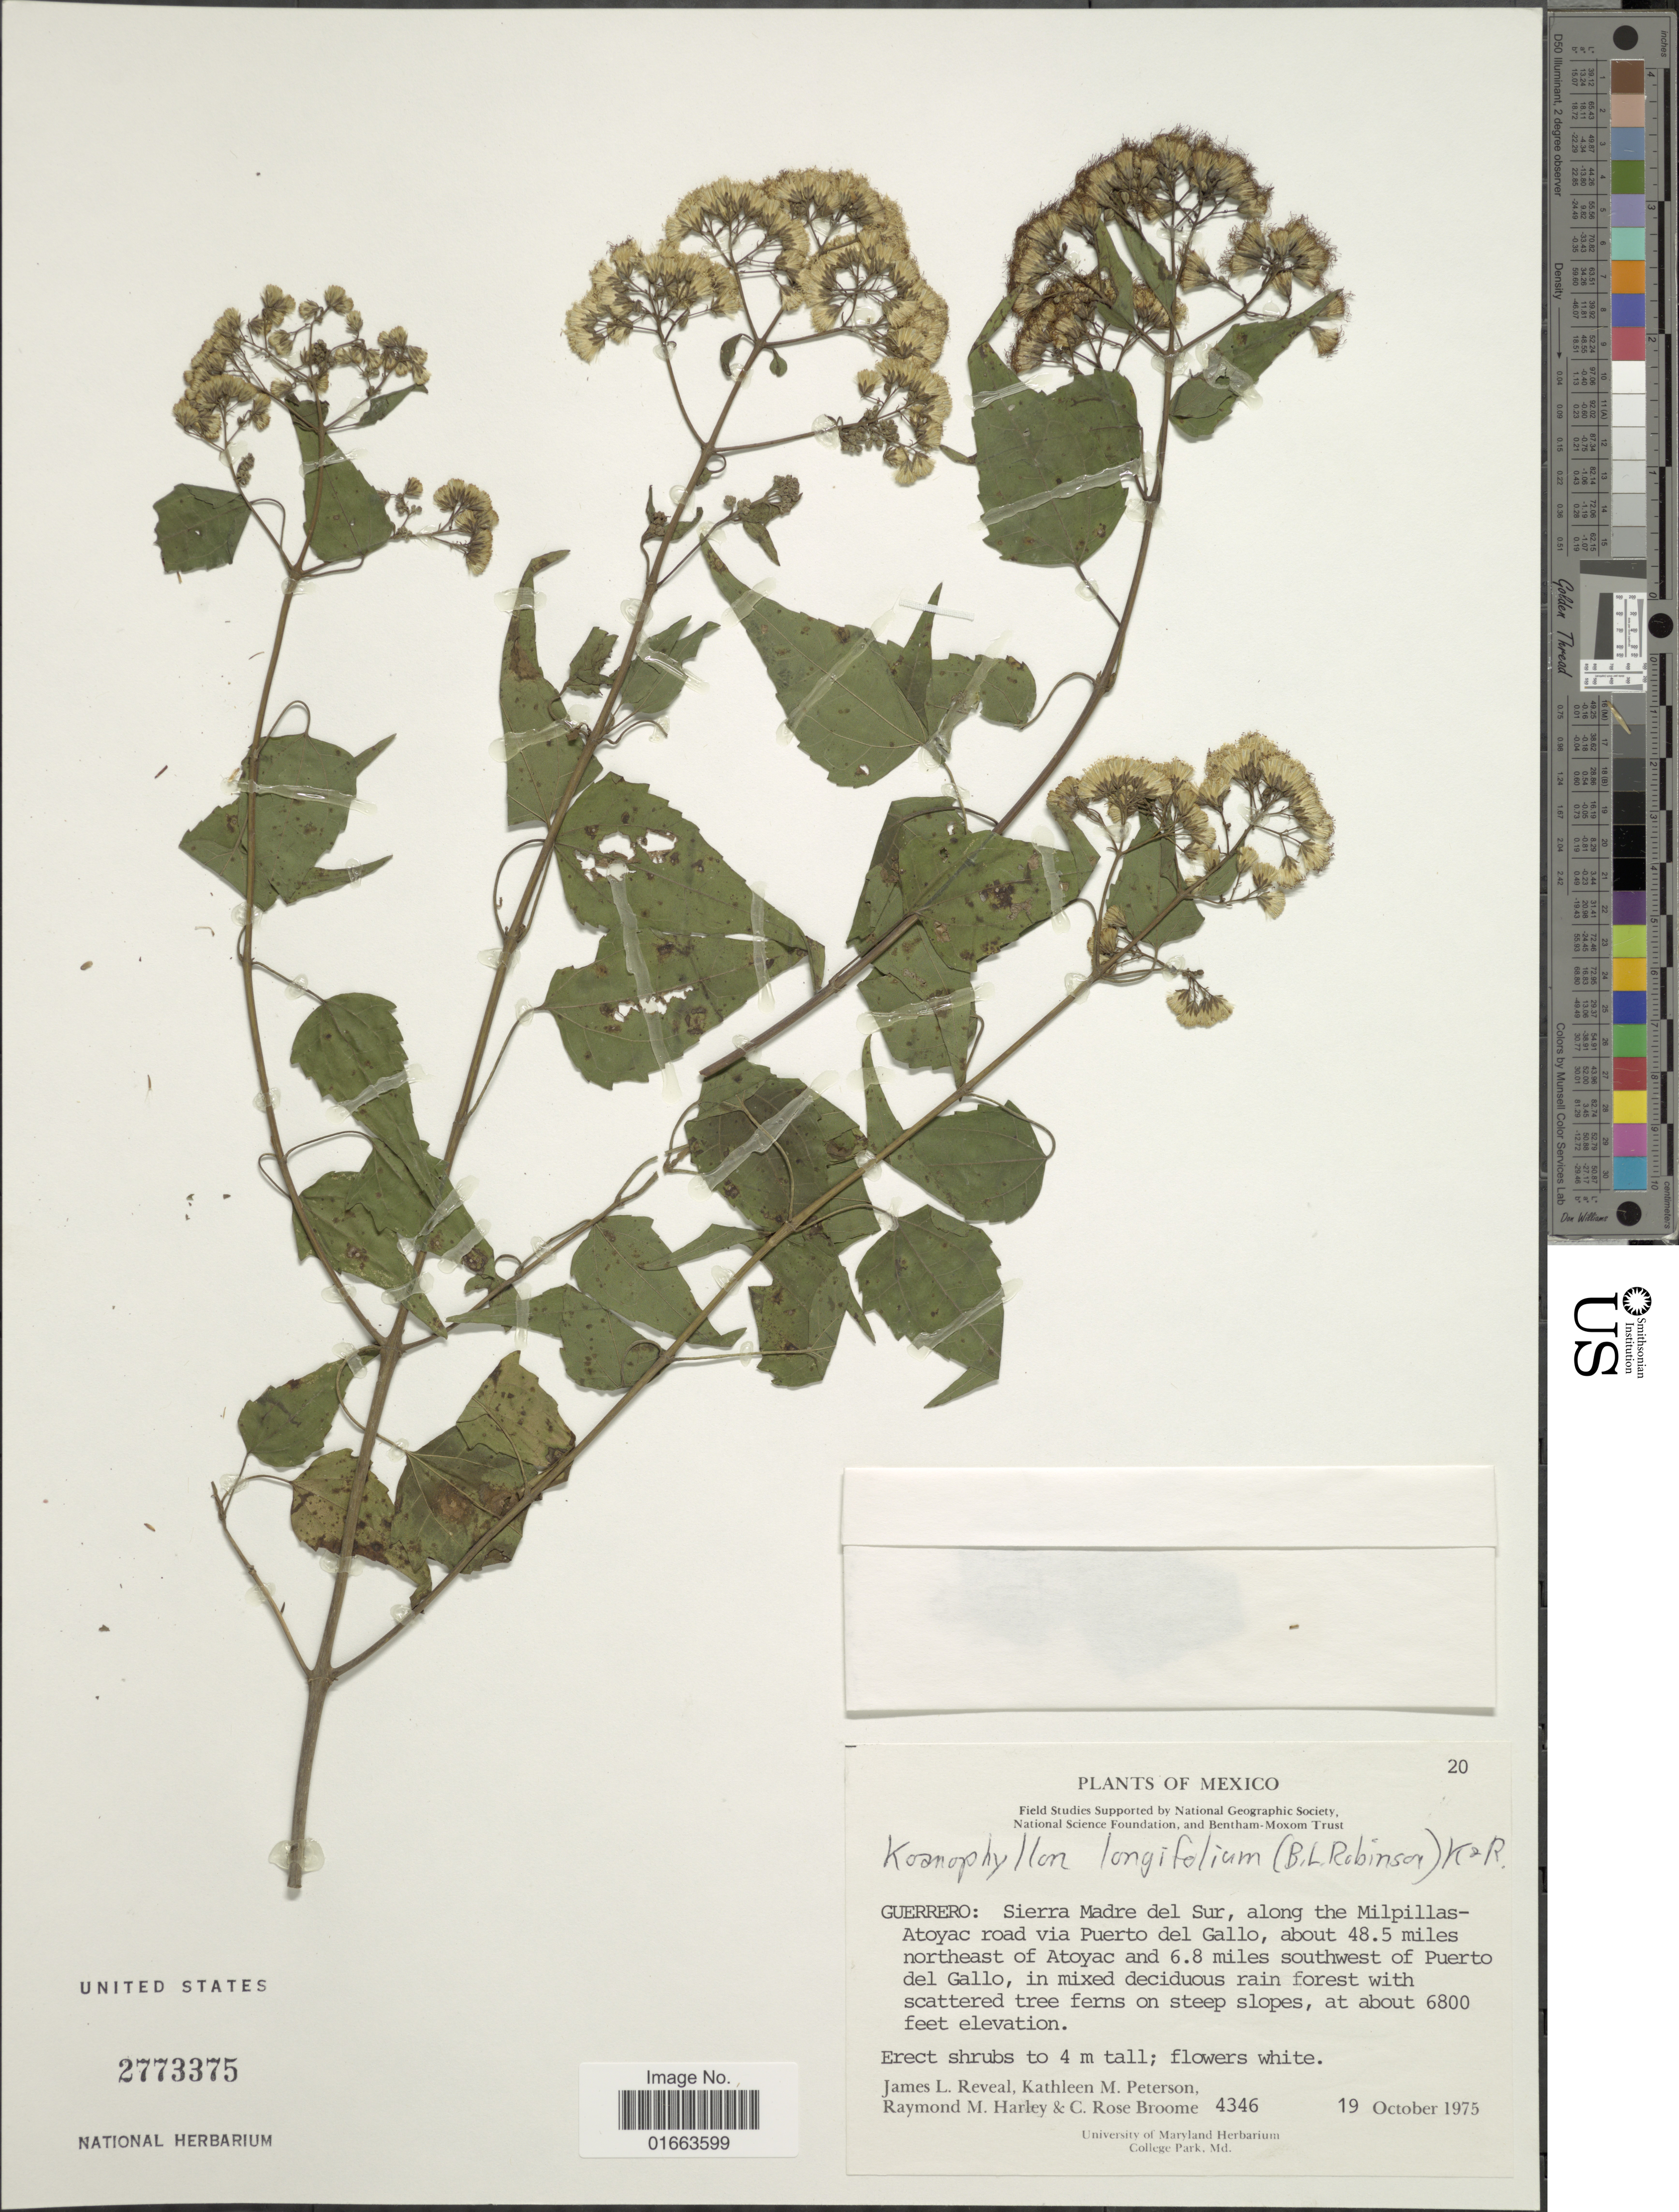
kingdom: Plantae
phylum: Tracheophyta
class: Magnoliopsida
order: Asterales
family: Asteraceae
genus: Koanophyllon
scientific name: Koanophyllon sp.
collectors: J. L. Reveal, K. Peterson, R. M. Harley & C. R. Broome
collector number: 4346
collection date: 1975-10-19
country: Mexico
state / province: Guerrero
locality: Sierra Madre del Sur, along the Milpillas- Atoyac road via Puerto del Gallo, about 48.5 miles northeast of Atoyac and 6.8 miles southwest of Puerto del gallo, in mixed deciduous rain forest with scattered tree ferns on steep slopes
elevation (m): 2073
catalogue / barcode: US 2773375